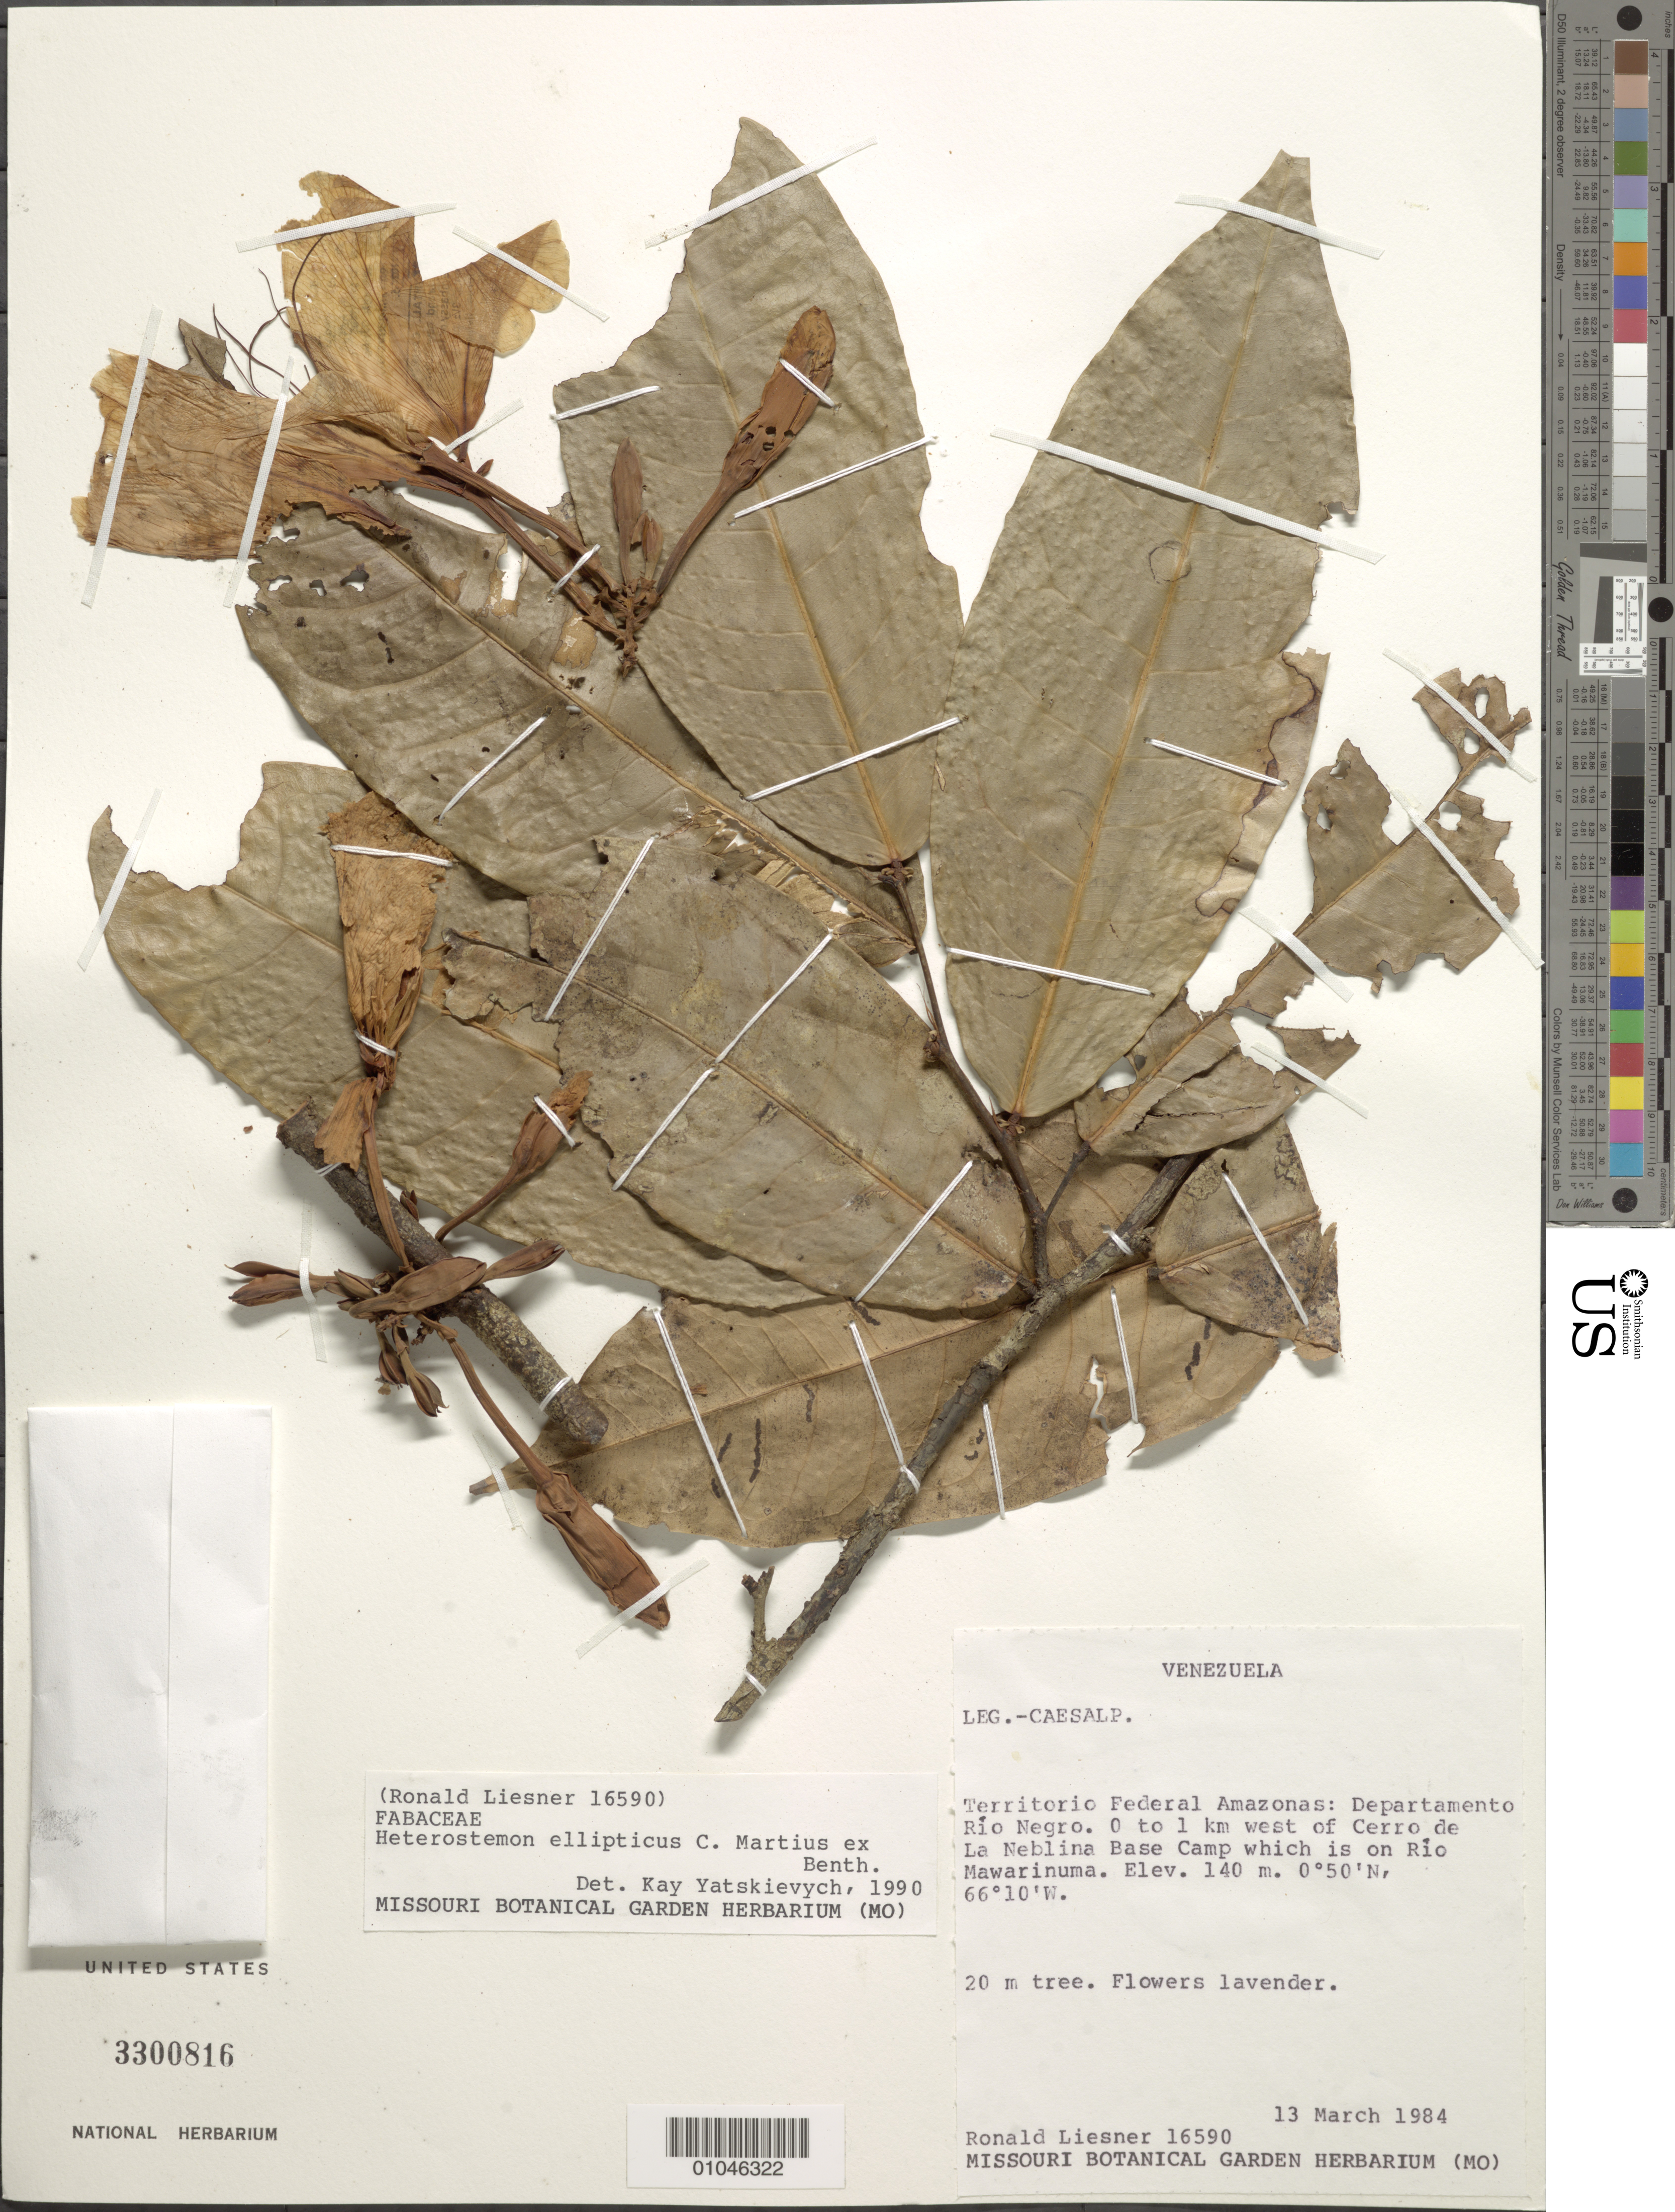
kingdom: Plantae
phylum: Tracheophyta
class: Magnoliopsida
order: Fabales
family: Fabaceae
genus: Heterostemon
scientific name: Heterostemon ellipticus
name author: Benth. ex Mart.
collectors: R. L. Liesner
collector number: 16590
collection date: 1984-03-13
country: Venezuela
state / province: Amazonas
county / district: Río Negro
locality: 1 km W of Cerro de La Neblina Base Camp which is on Rio Mawarinuma, Departamento Rio Negro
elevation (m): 140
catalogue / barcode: US 3300816